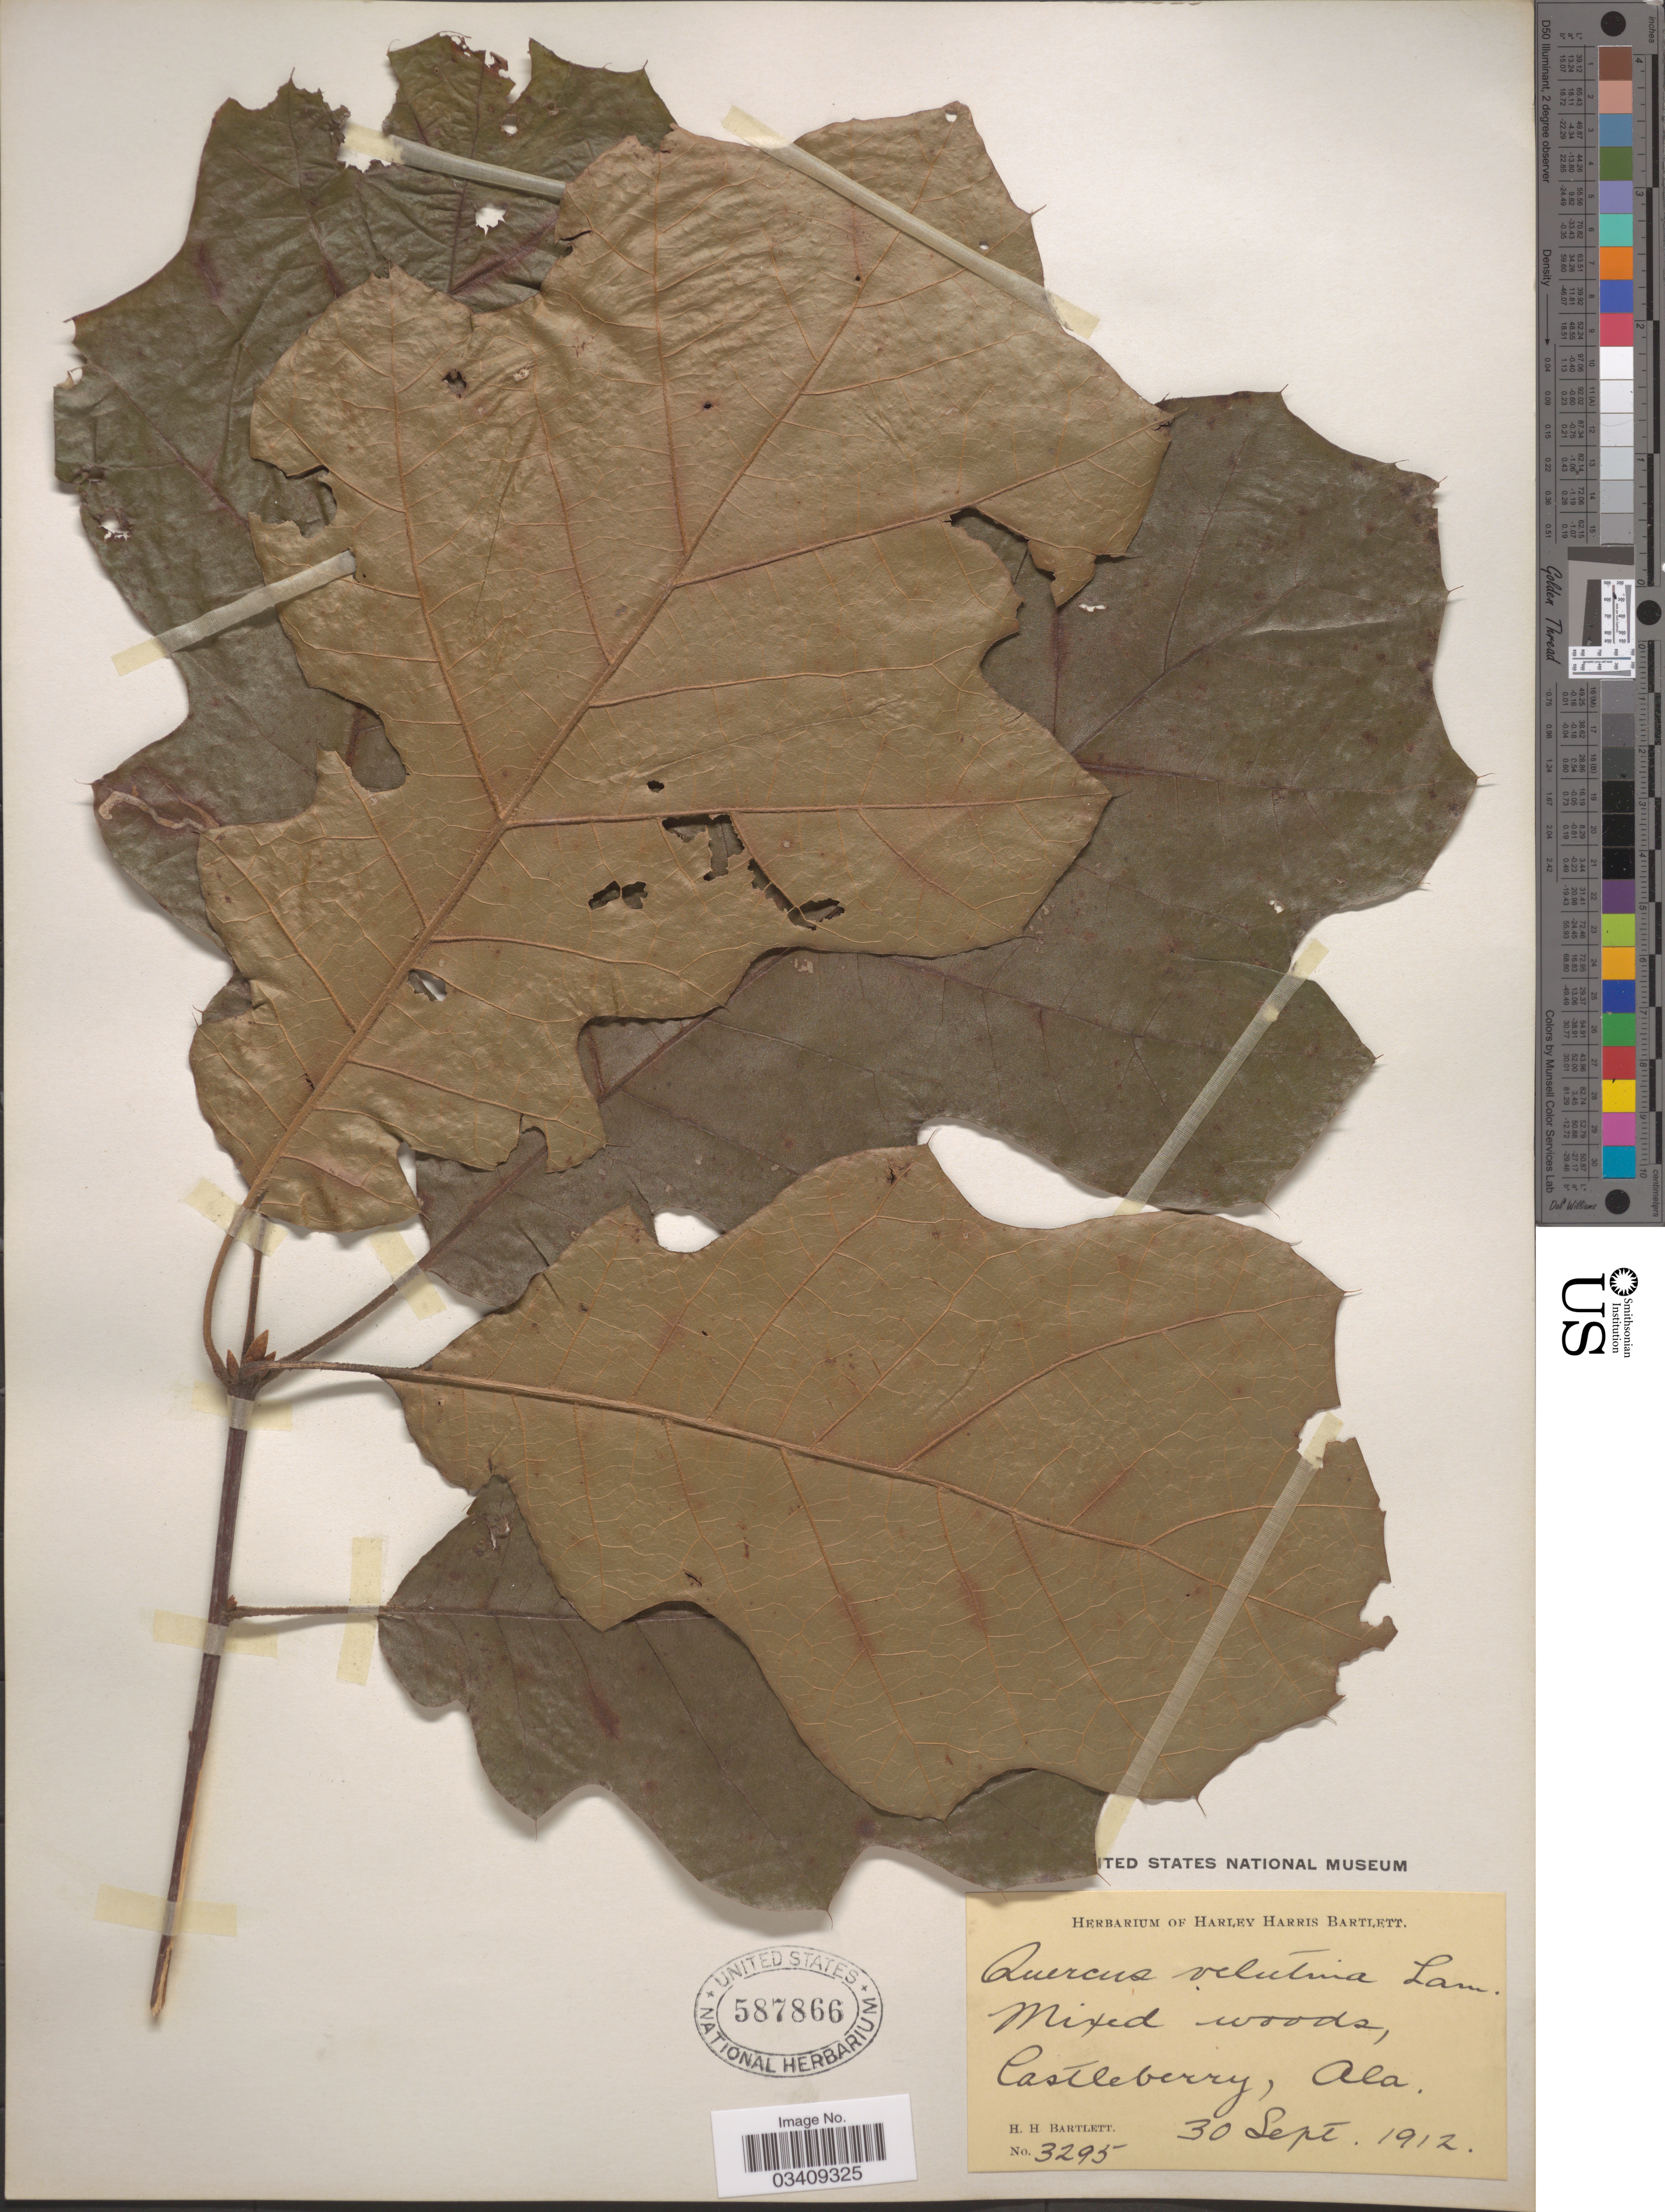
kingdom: Plantae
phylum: Tracheophyta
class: Magnoliopsida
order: Fagales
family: Fagaceae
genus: Quercus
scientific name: Quercus velutina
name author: Lam.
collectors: H. H. Bartlett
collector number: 3295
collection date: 1912-09-30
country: United States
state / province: Alabama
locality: Mixed woods, Castleberry.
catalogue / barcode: US 587866